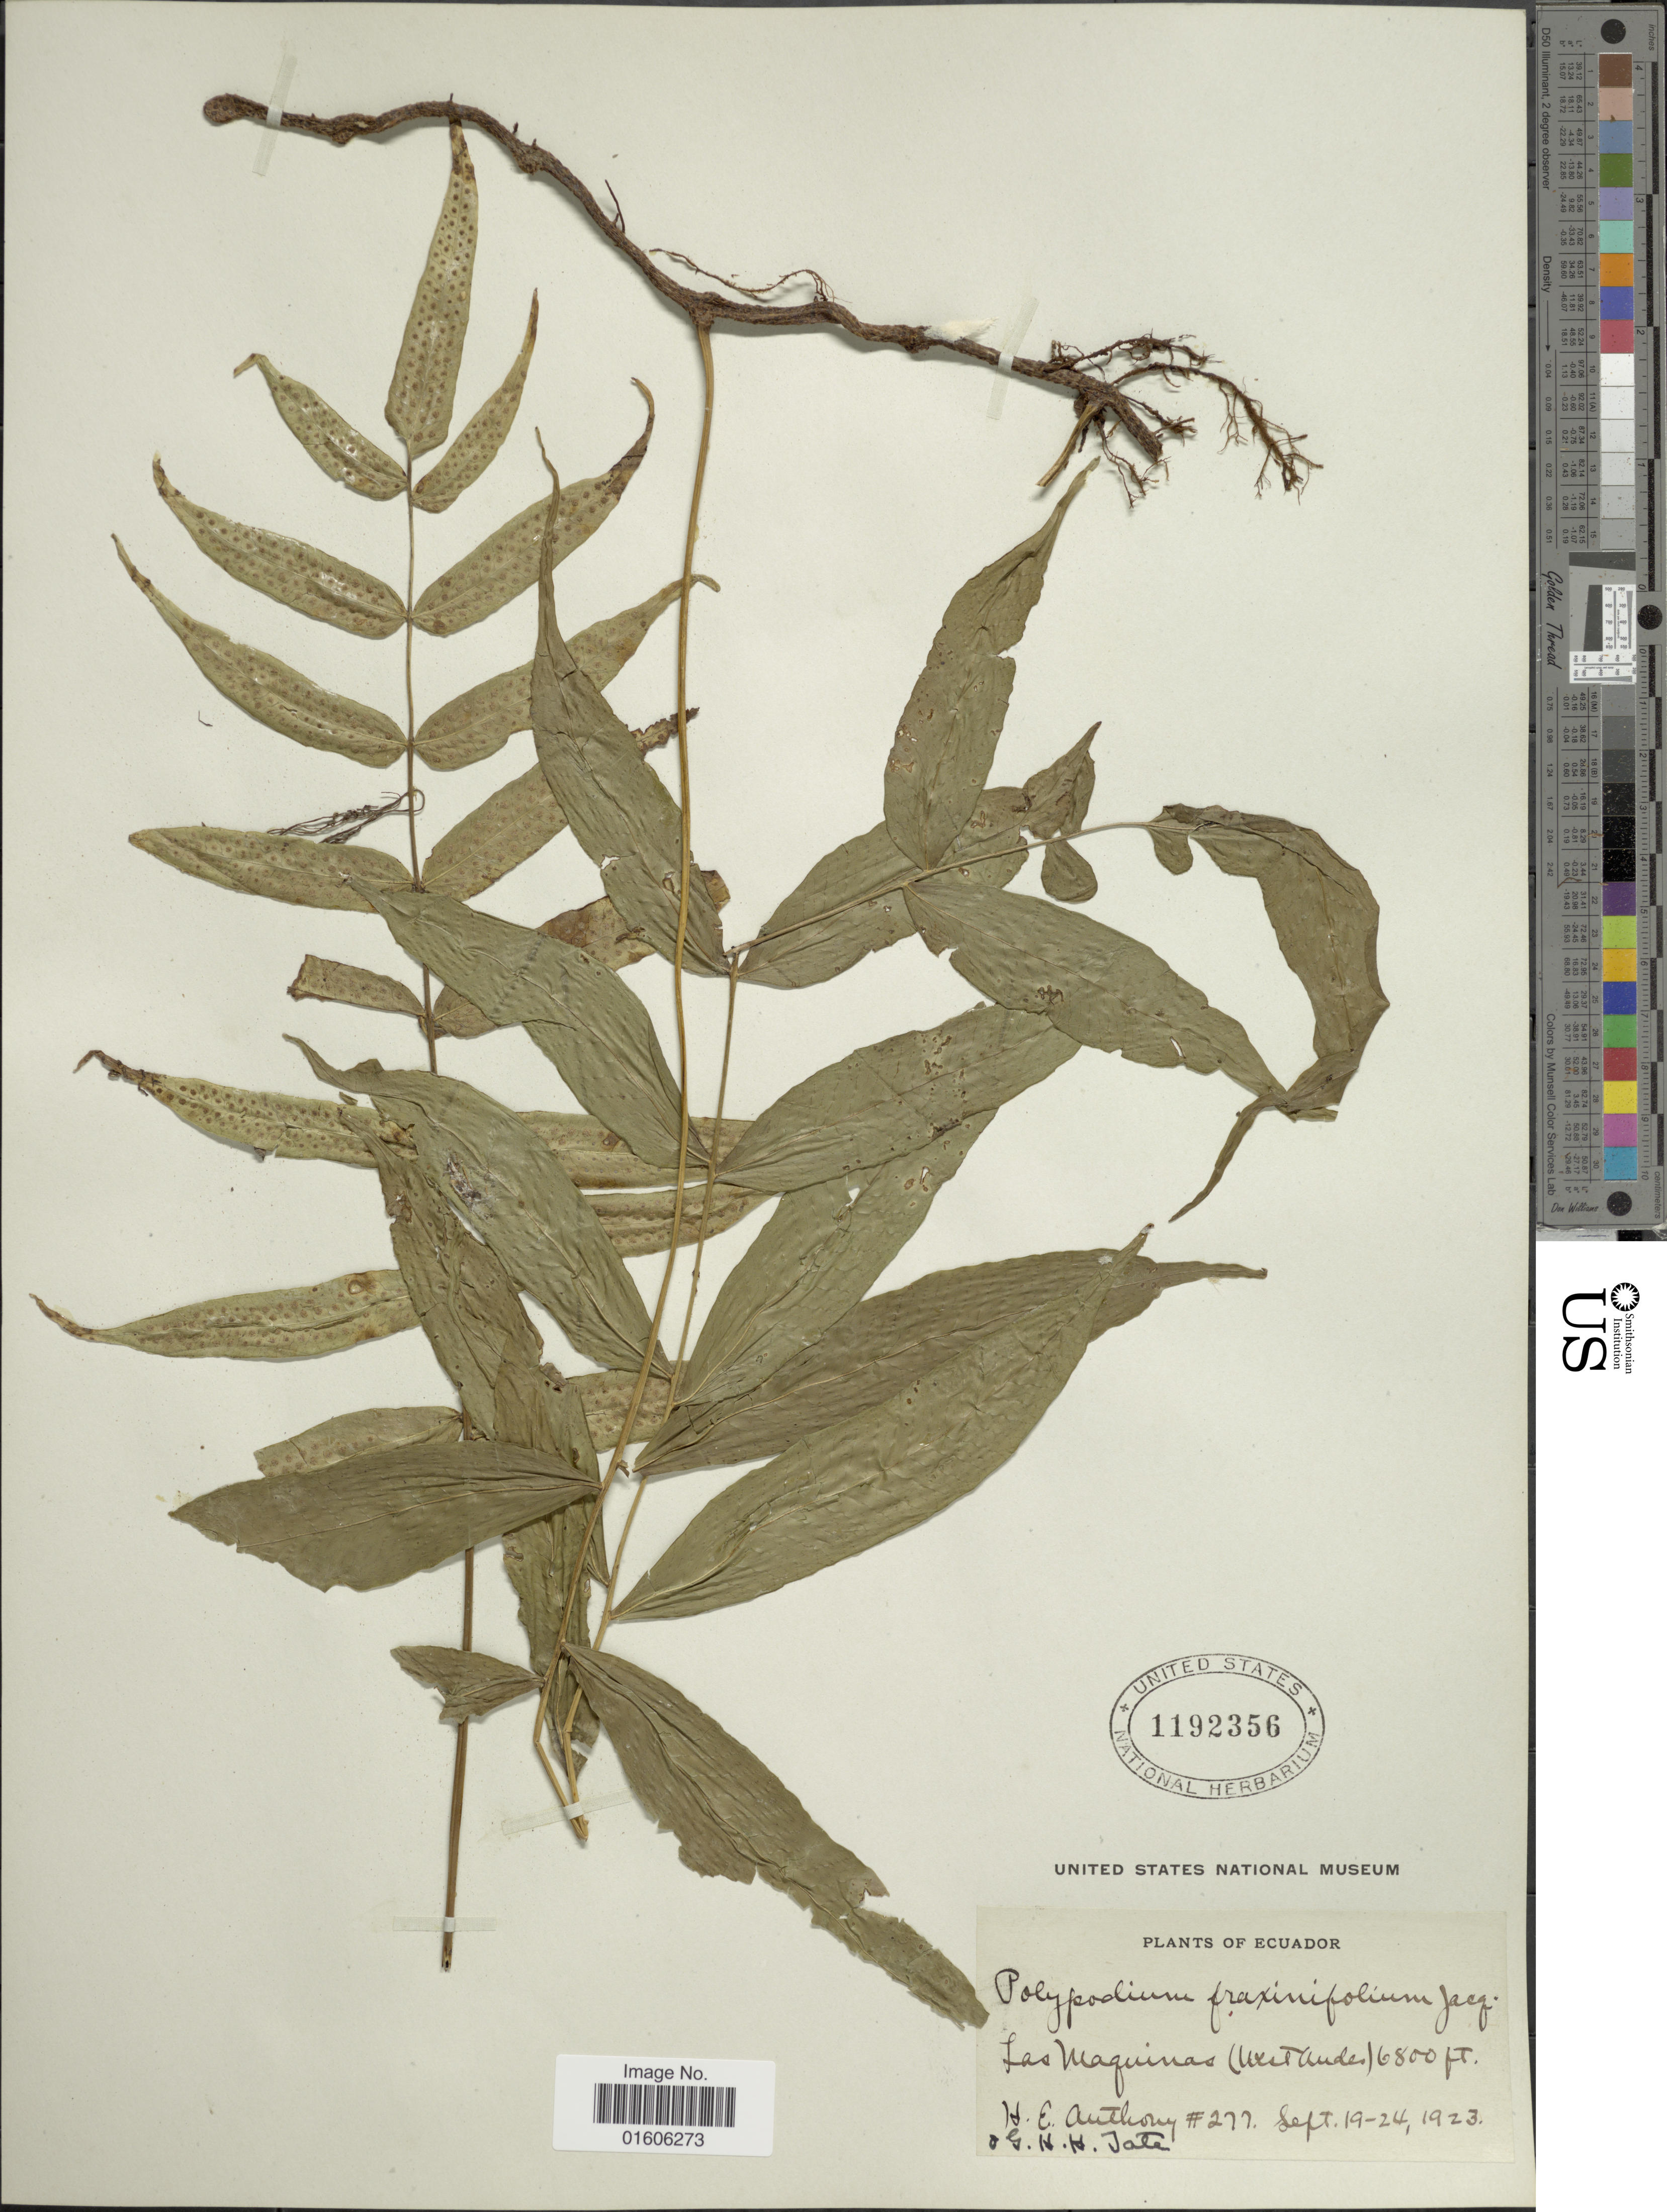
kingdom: Plantae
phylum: Tracheophyta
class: Polypodiopsida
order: Polypodiales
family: Polypodiaceae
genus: Serpocaulon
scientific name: Serpocaulon fraxinifolium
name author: (Jacq.) A.R. Sm.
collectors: H. E. Anthony & G. Tate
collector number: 277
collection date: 1923-09-19/1923-09-24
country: Ecuador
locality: Las Maquinas (West Andes).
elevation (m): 2073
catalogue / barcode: US 1192356